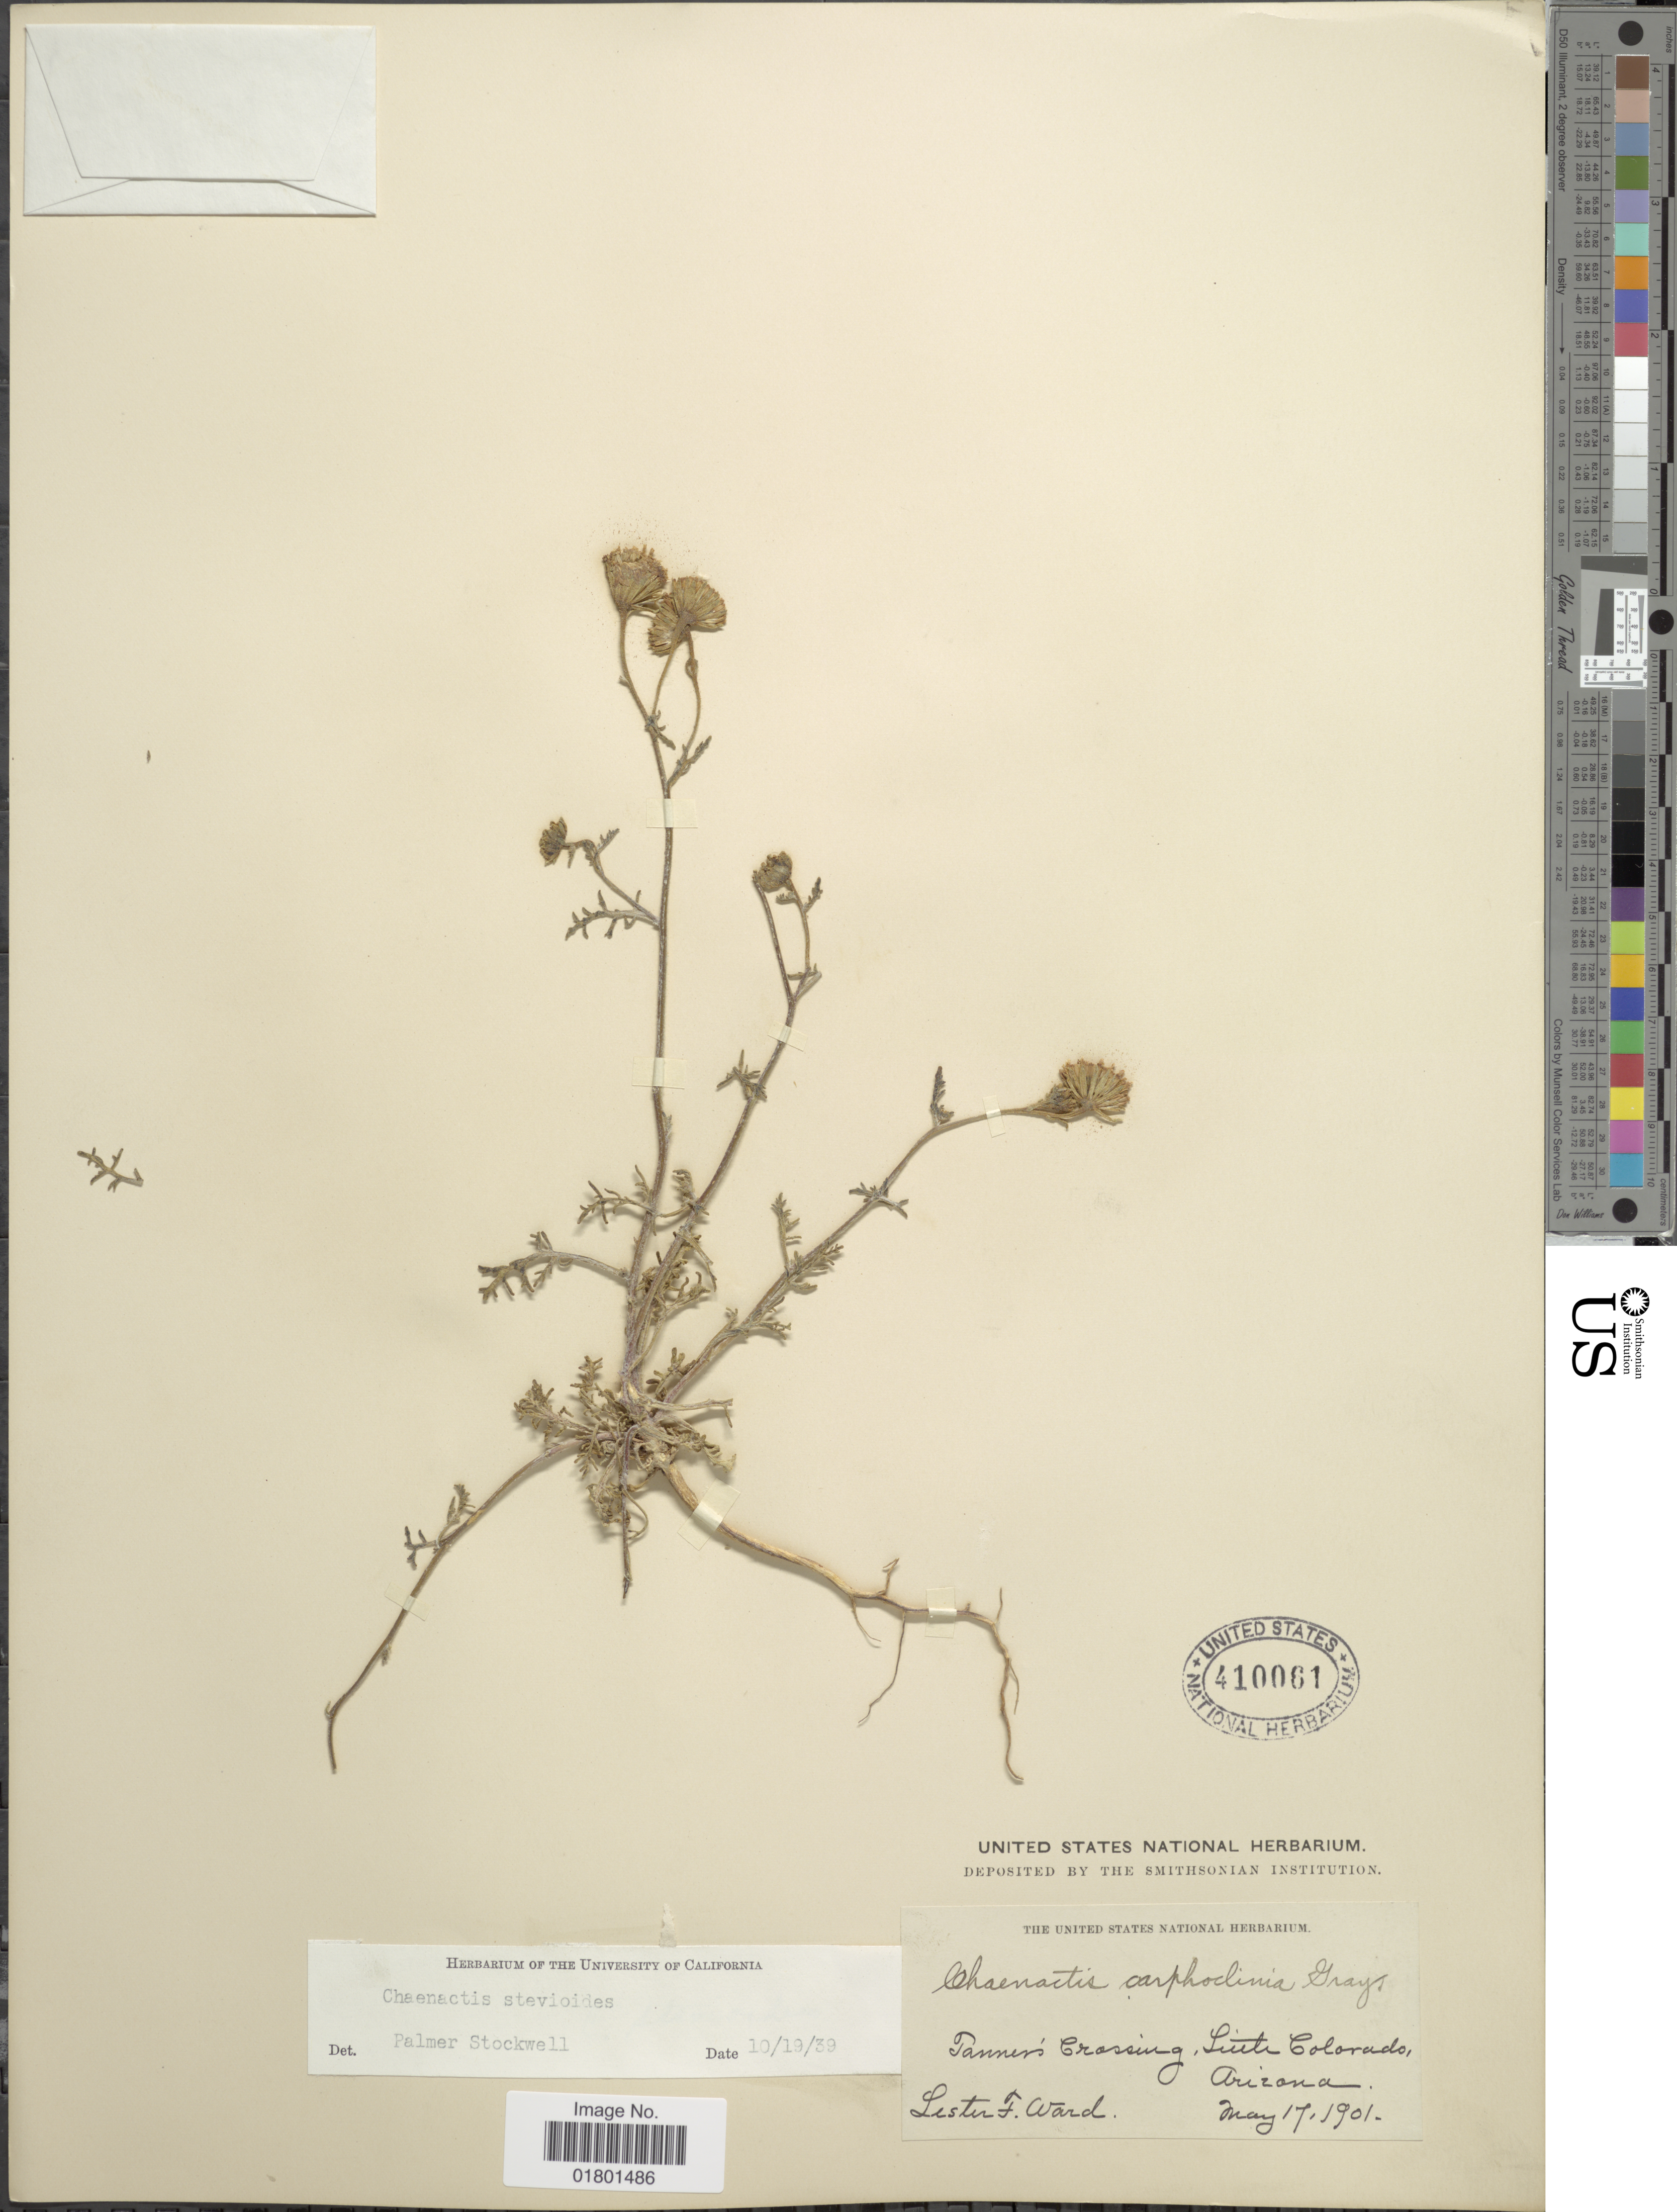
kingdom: Plantae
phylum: Tracheophyta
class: Magnoliopsida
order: Asterales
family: Asteraceae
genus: Chaenactis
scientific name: Chaenactis stevioides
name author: Hook. & Arn.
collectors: L. F. Ward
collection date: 1901-05-17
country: United States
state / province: Arizona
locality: Tanner Crassing, Little Colorado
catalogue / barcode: US 410061